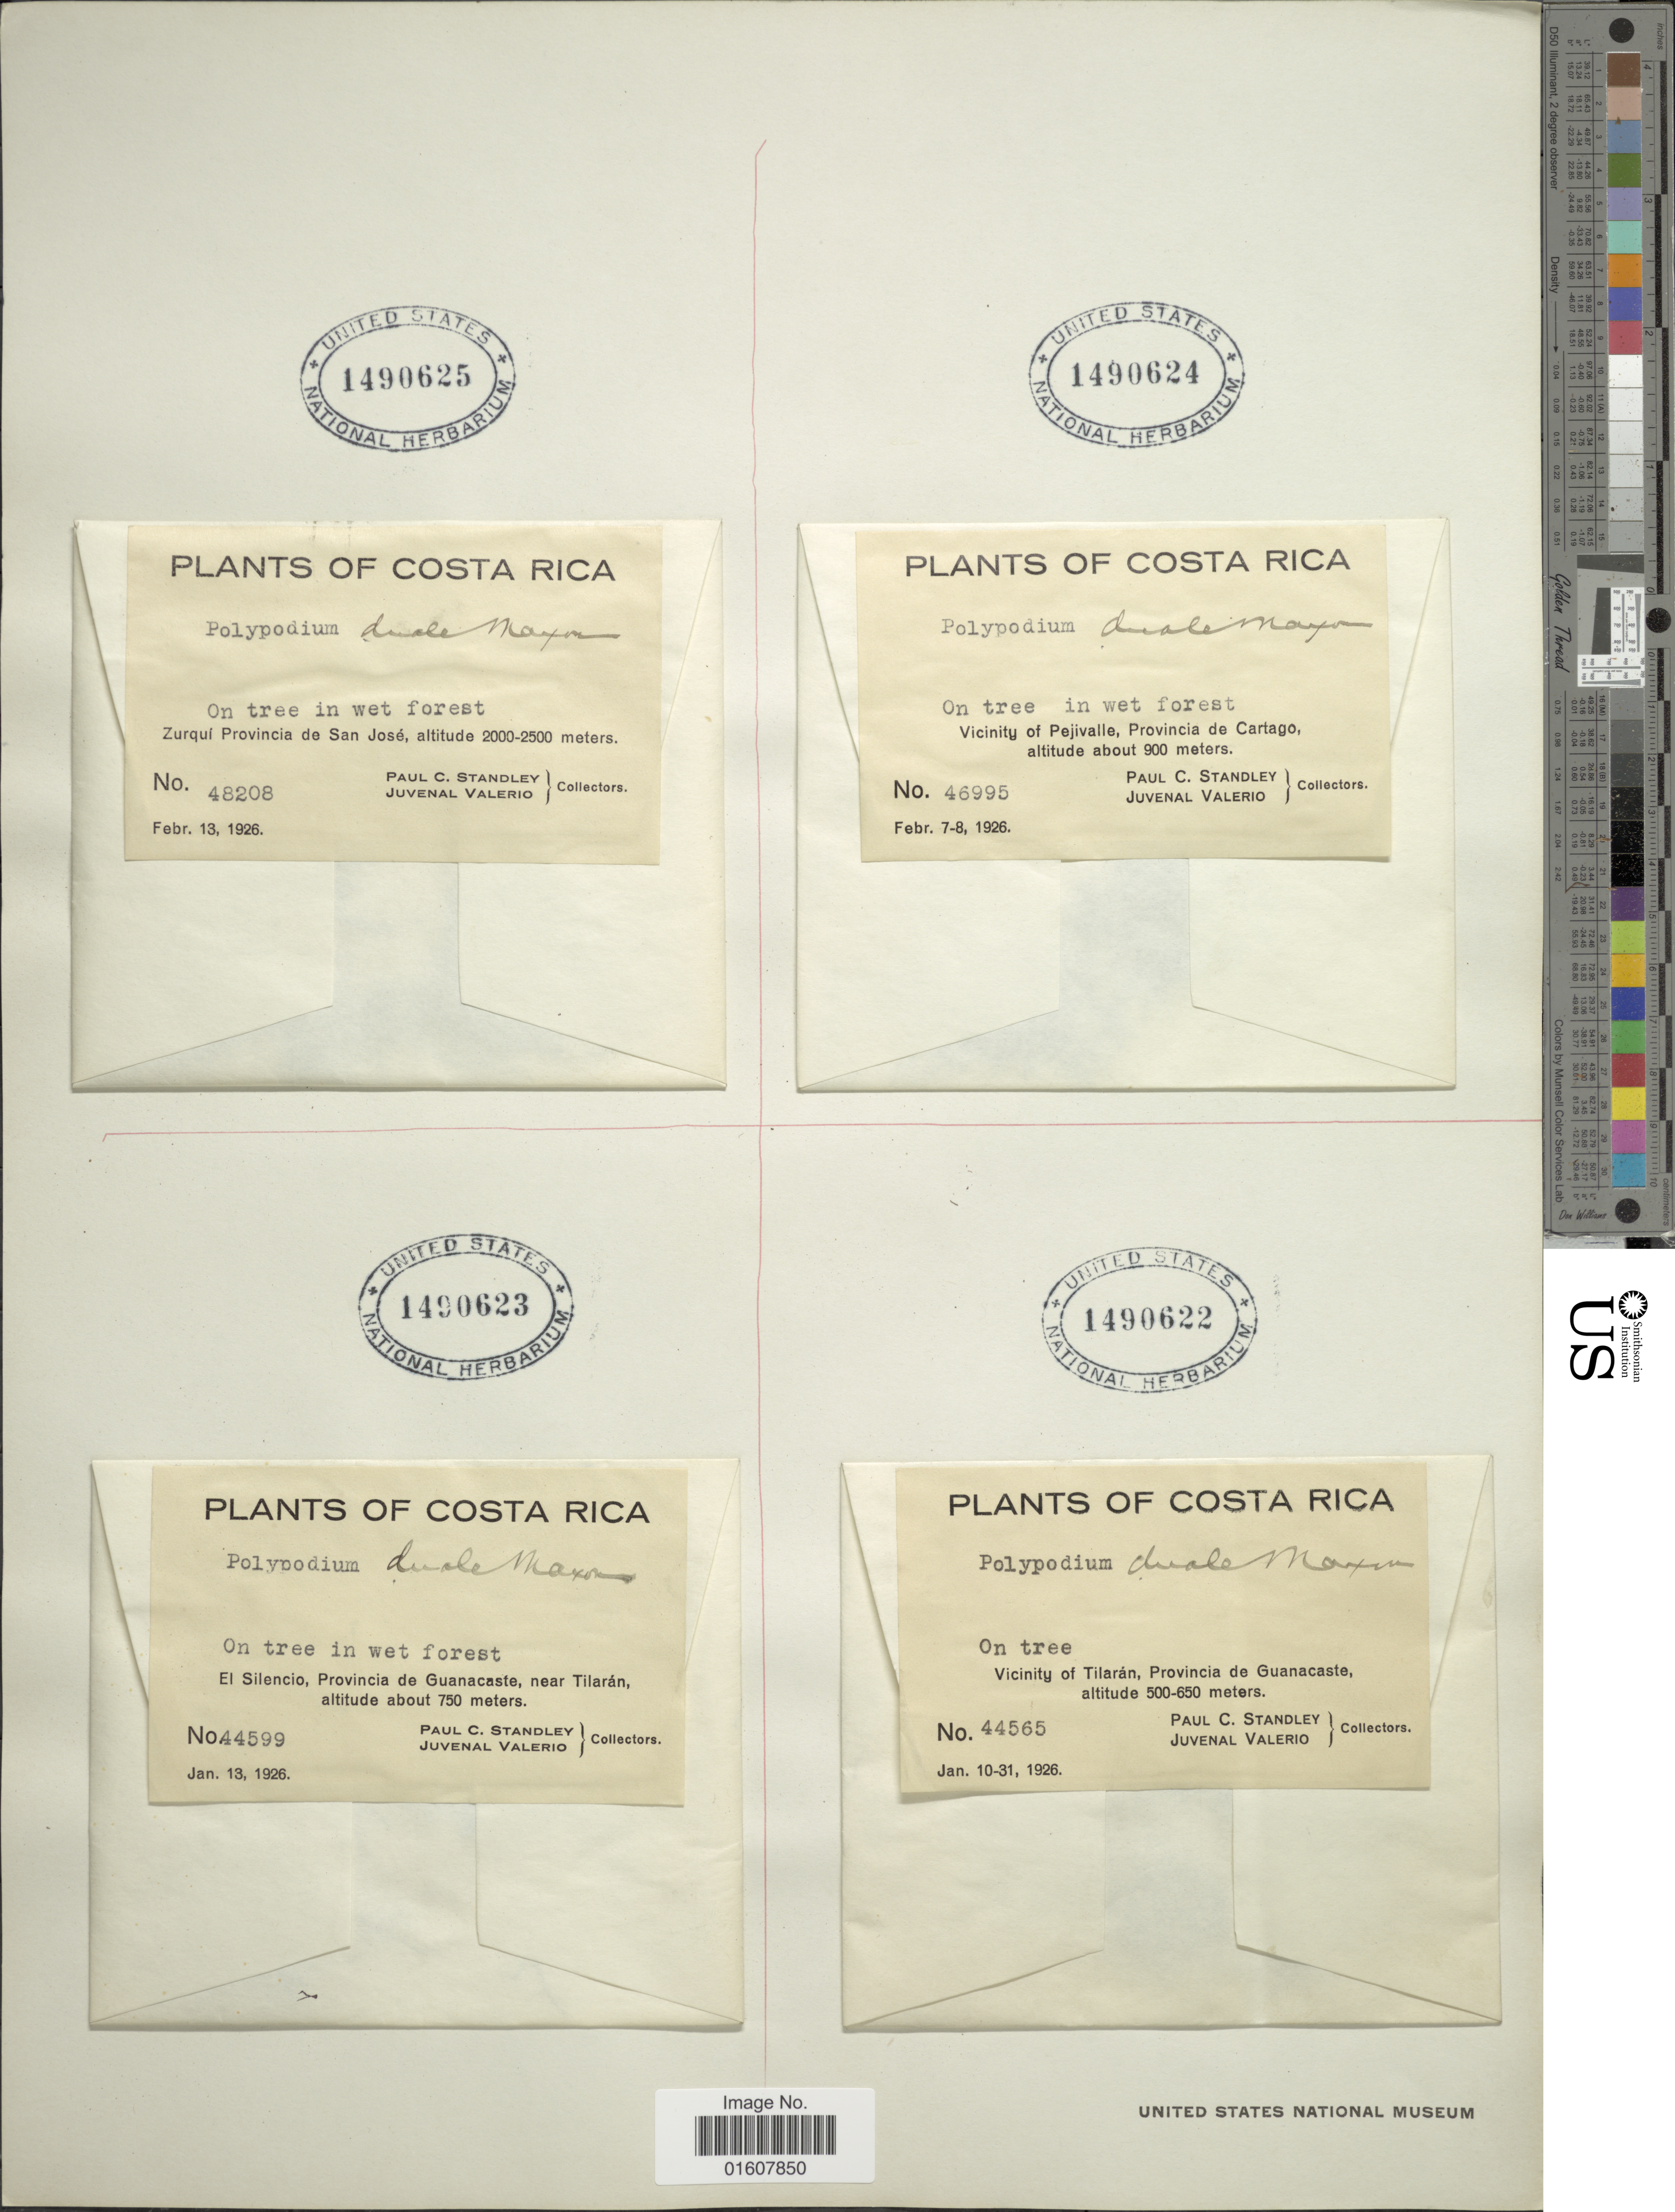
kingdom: Plantae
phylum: Tracheophyta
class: Polypodiopsida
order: Polypodiales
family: Polypodiaceae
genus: Cochlidium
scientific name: Cochlidium serrulatum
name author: (Sw.) L.E. Bishop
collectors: P. C. Standley & J. Valerio R.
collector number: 44599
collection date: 1926-01-13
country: Costa Rica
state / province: Guanacaste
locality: El Silencio, near Tilarán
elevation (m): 750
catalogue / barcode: US 1490623